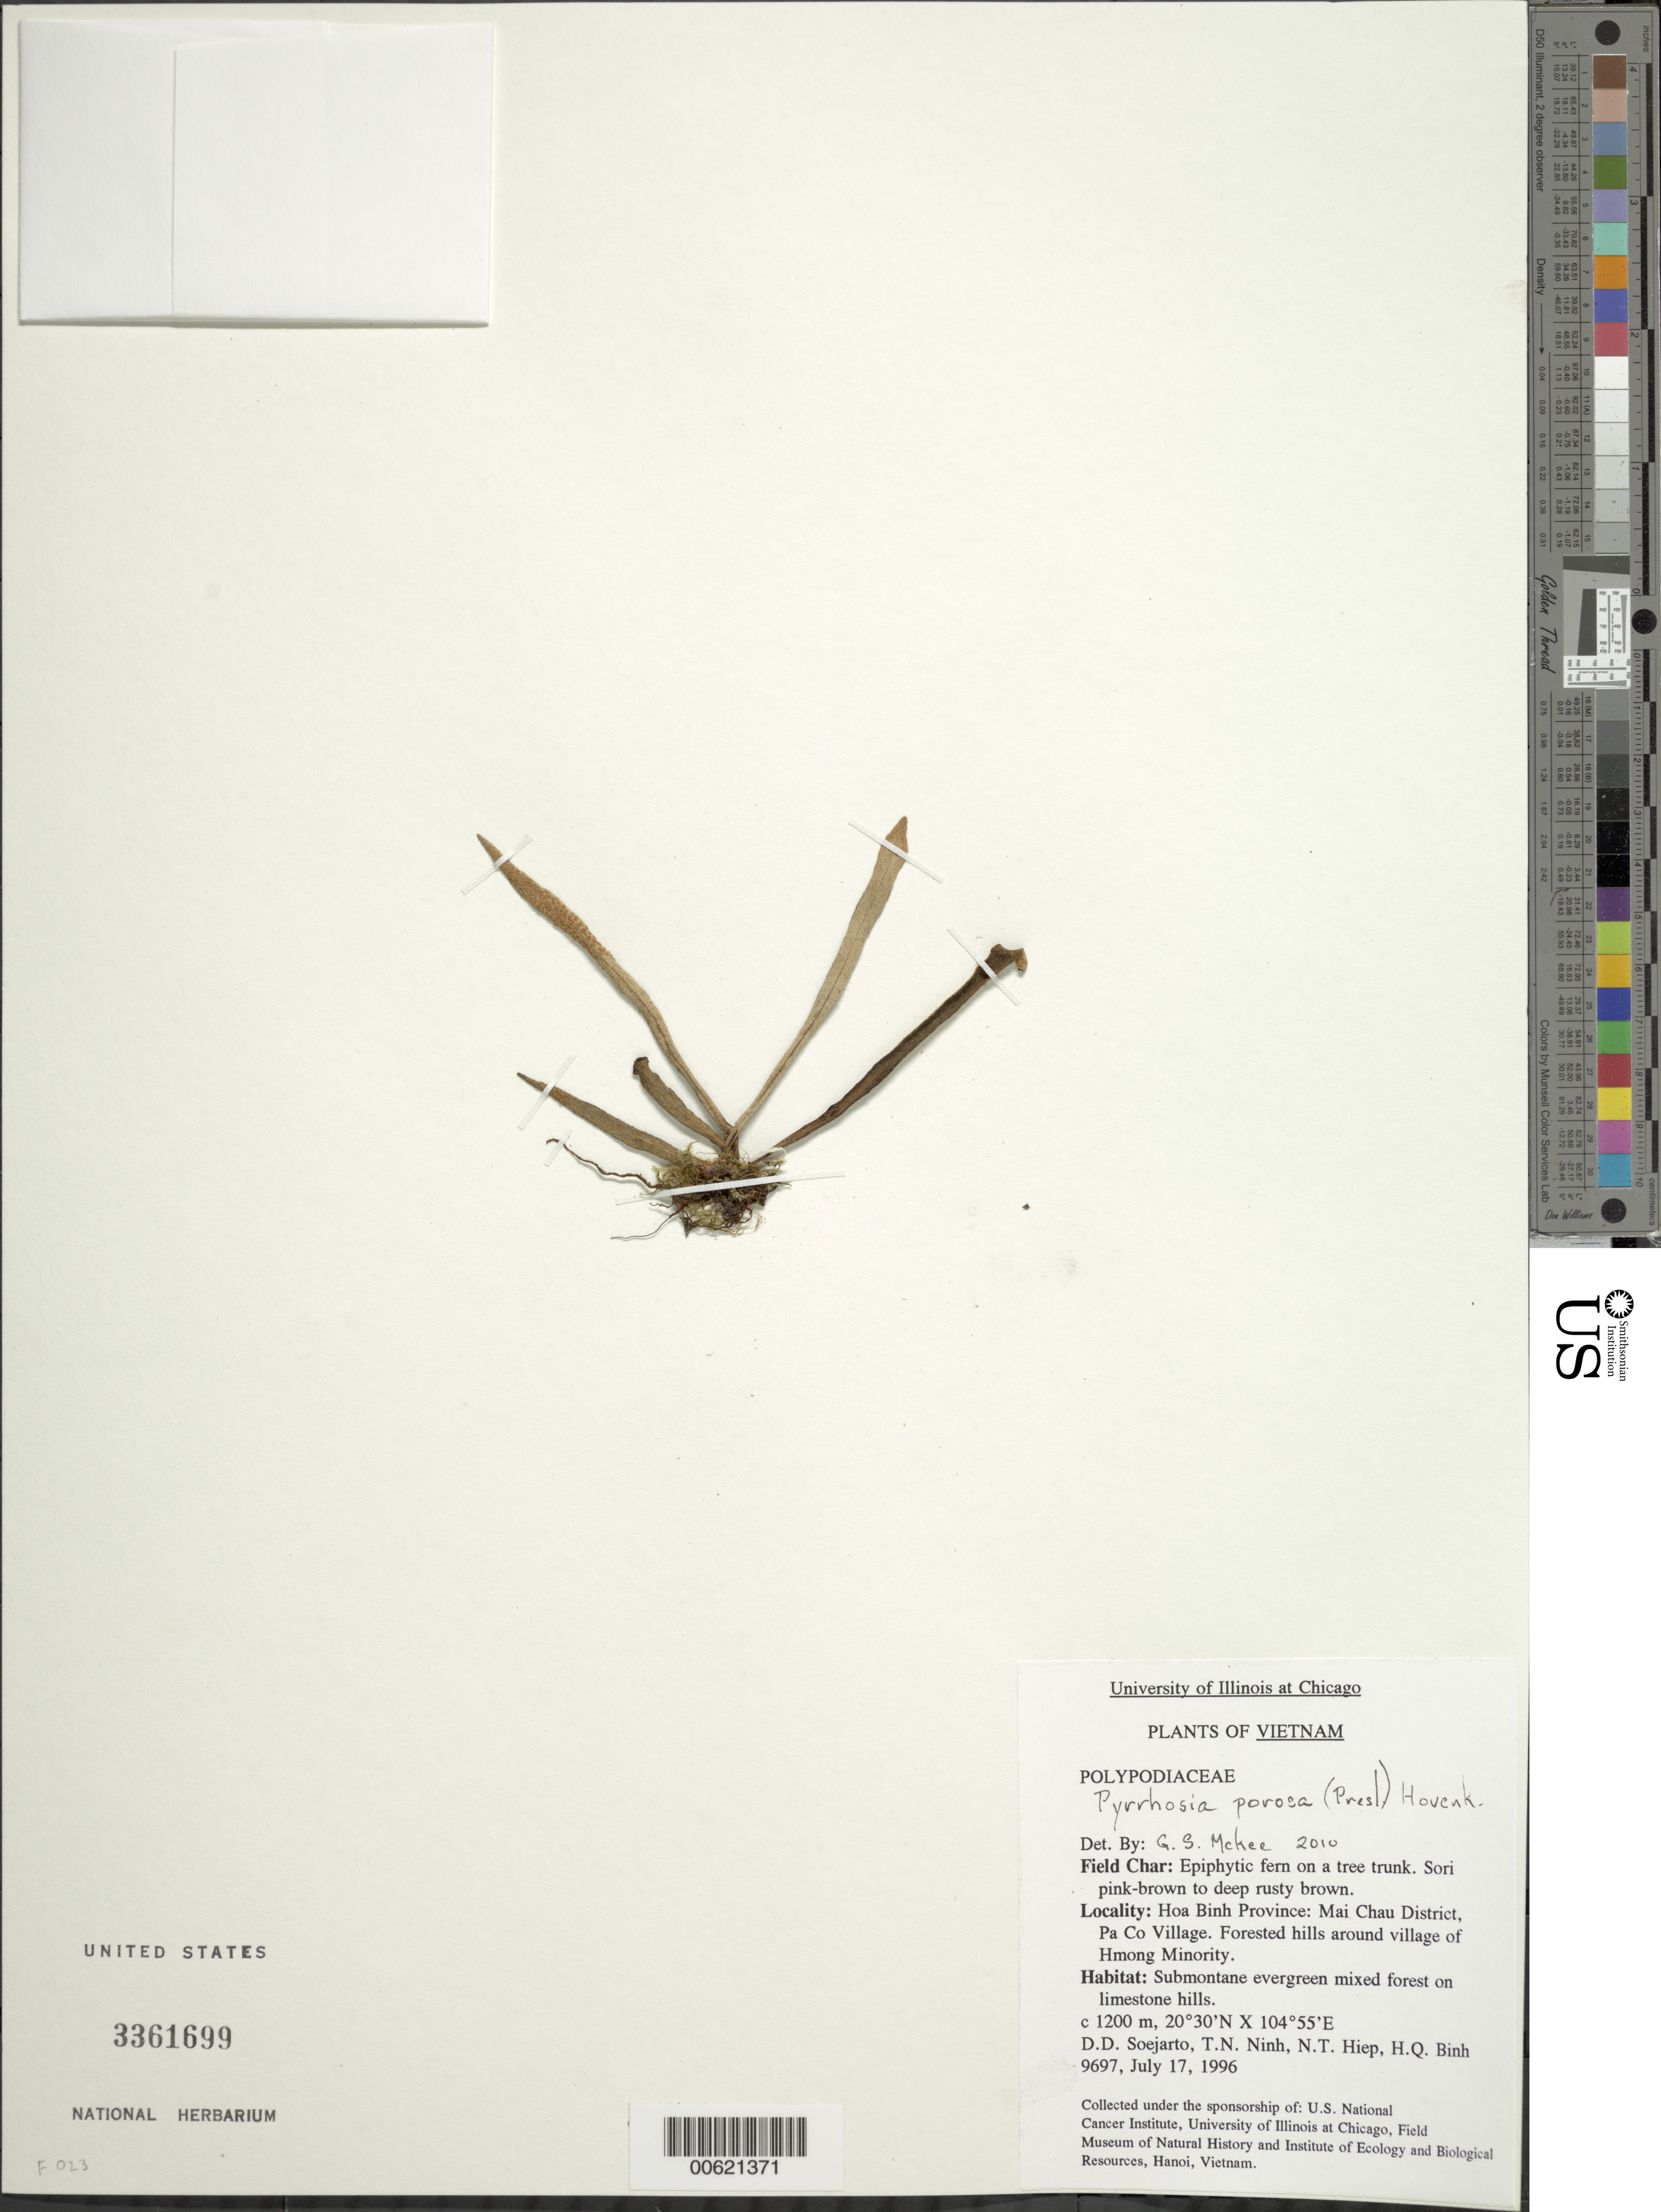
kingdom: Plantae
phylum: Tracheophyta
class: Polypodiopsida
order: Polypodiales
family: Polypodiaceae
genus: Pyrrosia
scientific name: Pyrrosia porosa var. tonkinensis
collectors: T. N. Ninh, N. T. Hiep & H. Q. Binh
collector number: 9697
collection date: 1996-07-17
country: Vietnam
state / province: Hoa Binh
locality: Province: Mai Chau District, Pa Co Village, forested hills around village of Hmong minority, submontane evergreen mixed forest on limestone hills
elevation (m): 1200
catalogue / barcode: US 3361699